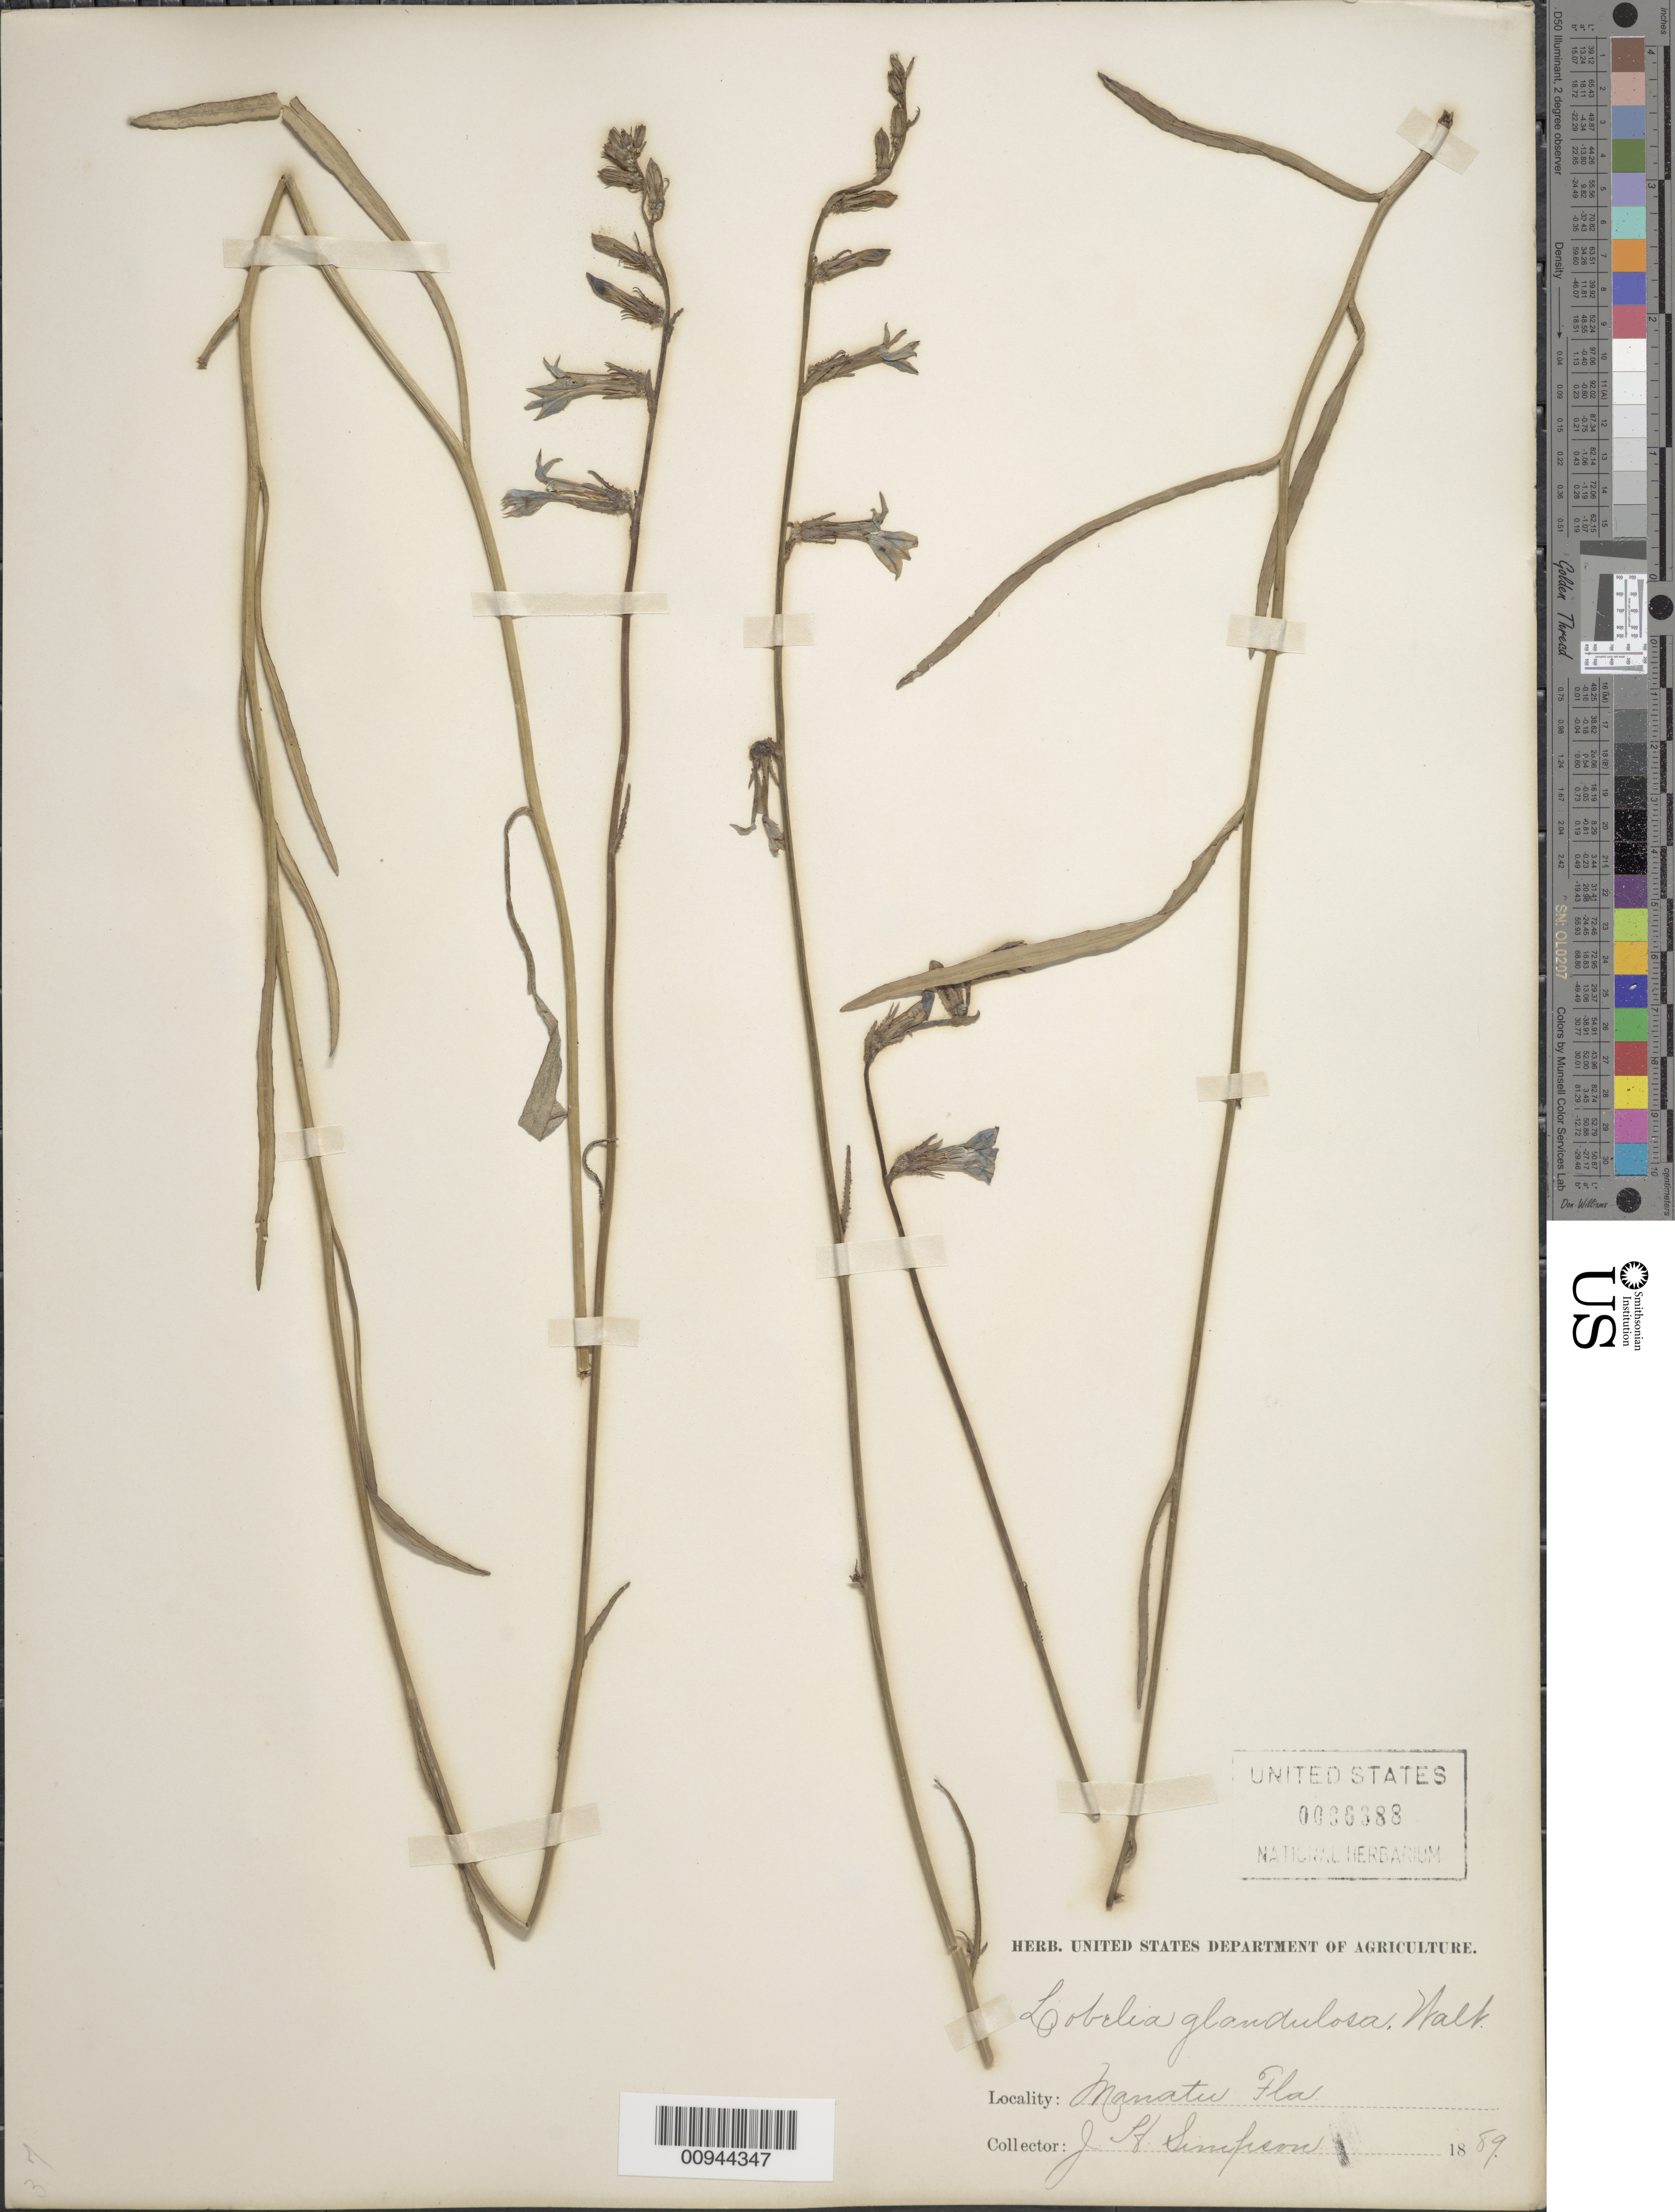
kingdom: Plantae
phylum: Tracheophyta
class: Magnoliopsida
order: Asterales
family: Campanulaceae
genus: Lobelia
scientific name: Lobelia glandulosa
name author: Walter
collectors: J. H. Simpson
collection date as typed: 1889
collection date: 1889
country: United States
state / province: Florida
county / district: Manatee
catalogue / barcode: US 96388